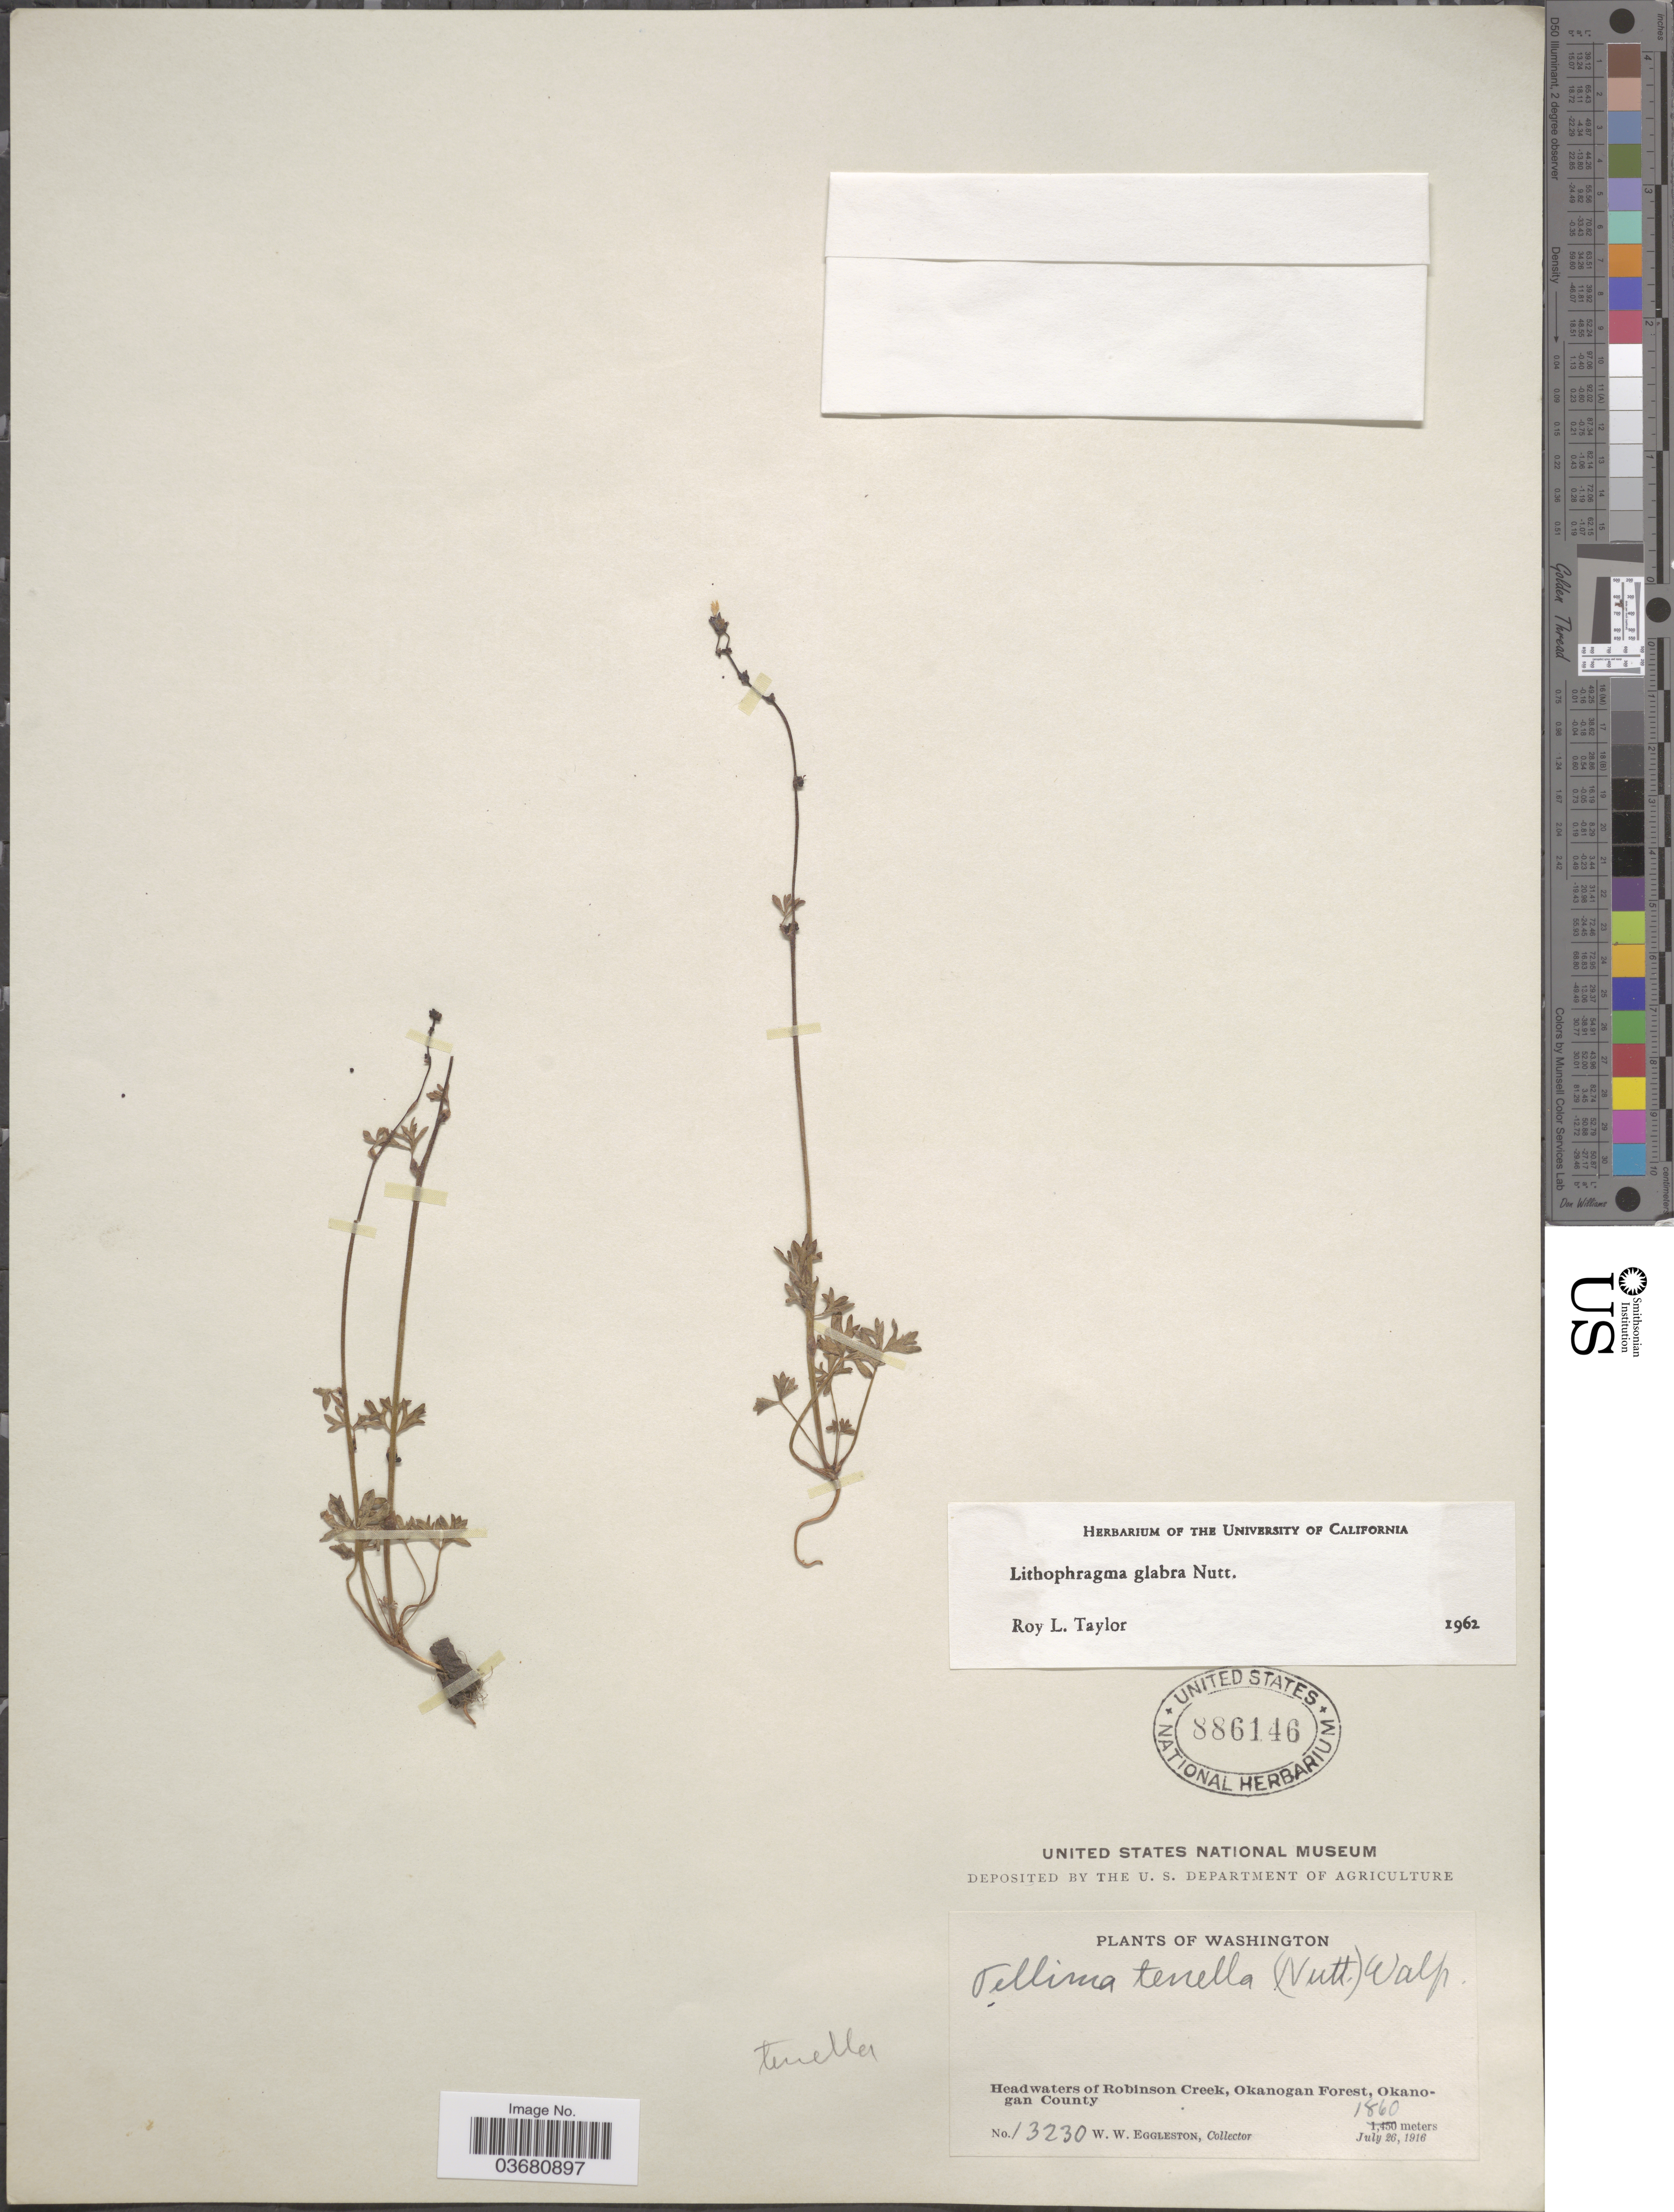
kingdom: Plantae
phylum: Tracheophyta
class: Magnoliopsida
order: Saxifragales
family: Saxifragaceae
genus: Lithophragma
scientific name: Lithophragma glabrum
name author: Nutt.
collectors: W. W. Eggleston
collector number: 13230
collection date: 1916-07-26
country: United States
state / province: Washington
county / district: Okanogan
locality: Headwaters of Robinson Creek, Okanogan Forest, Okanogan County.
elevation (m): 1860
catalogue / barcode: US 886146